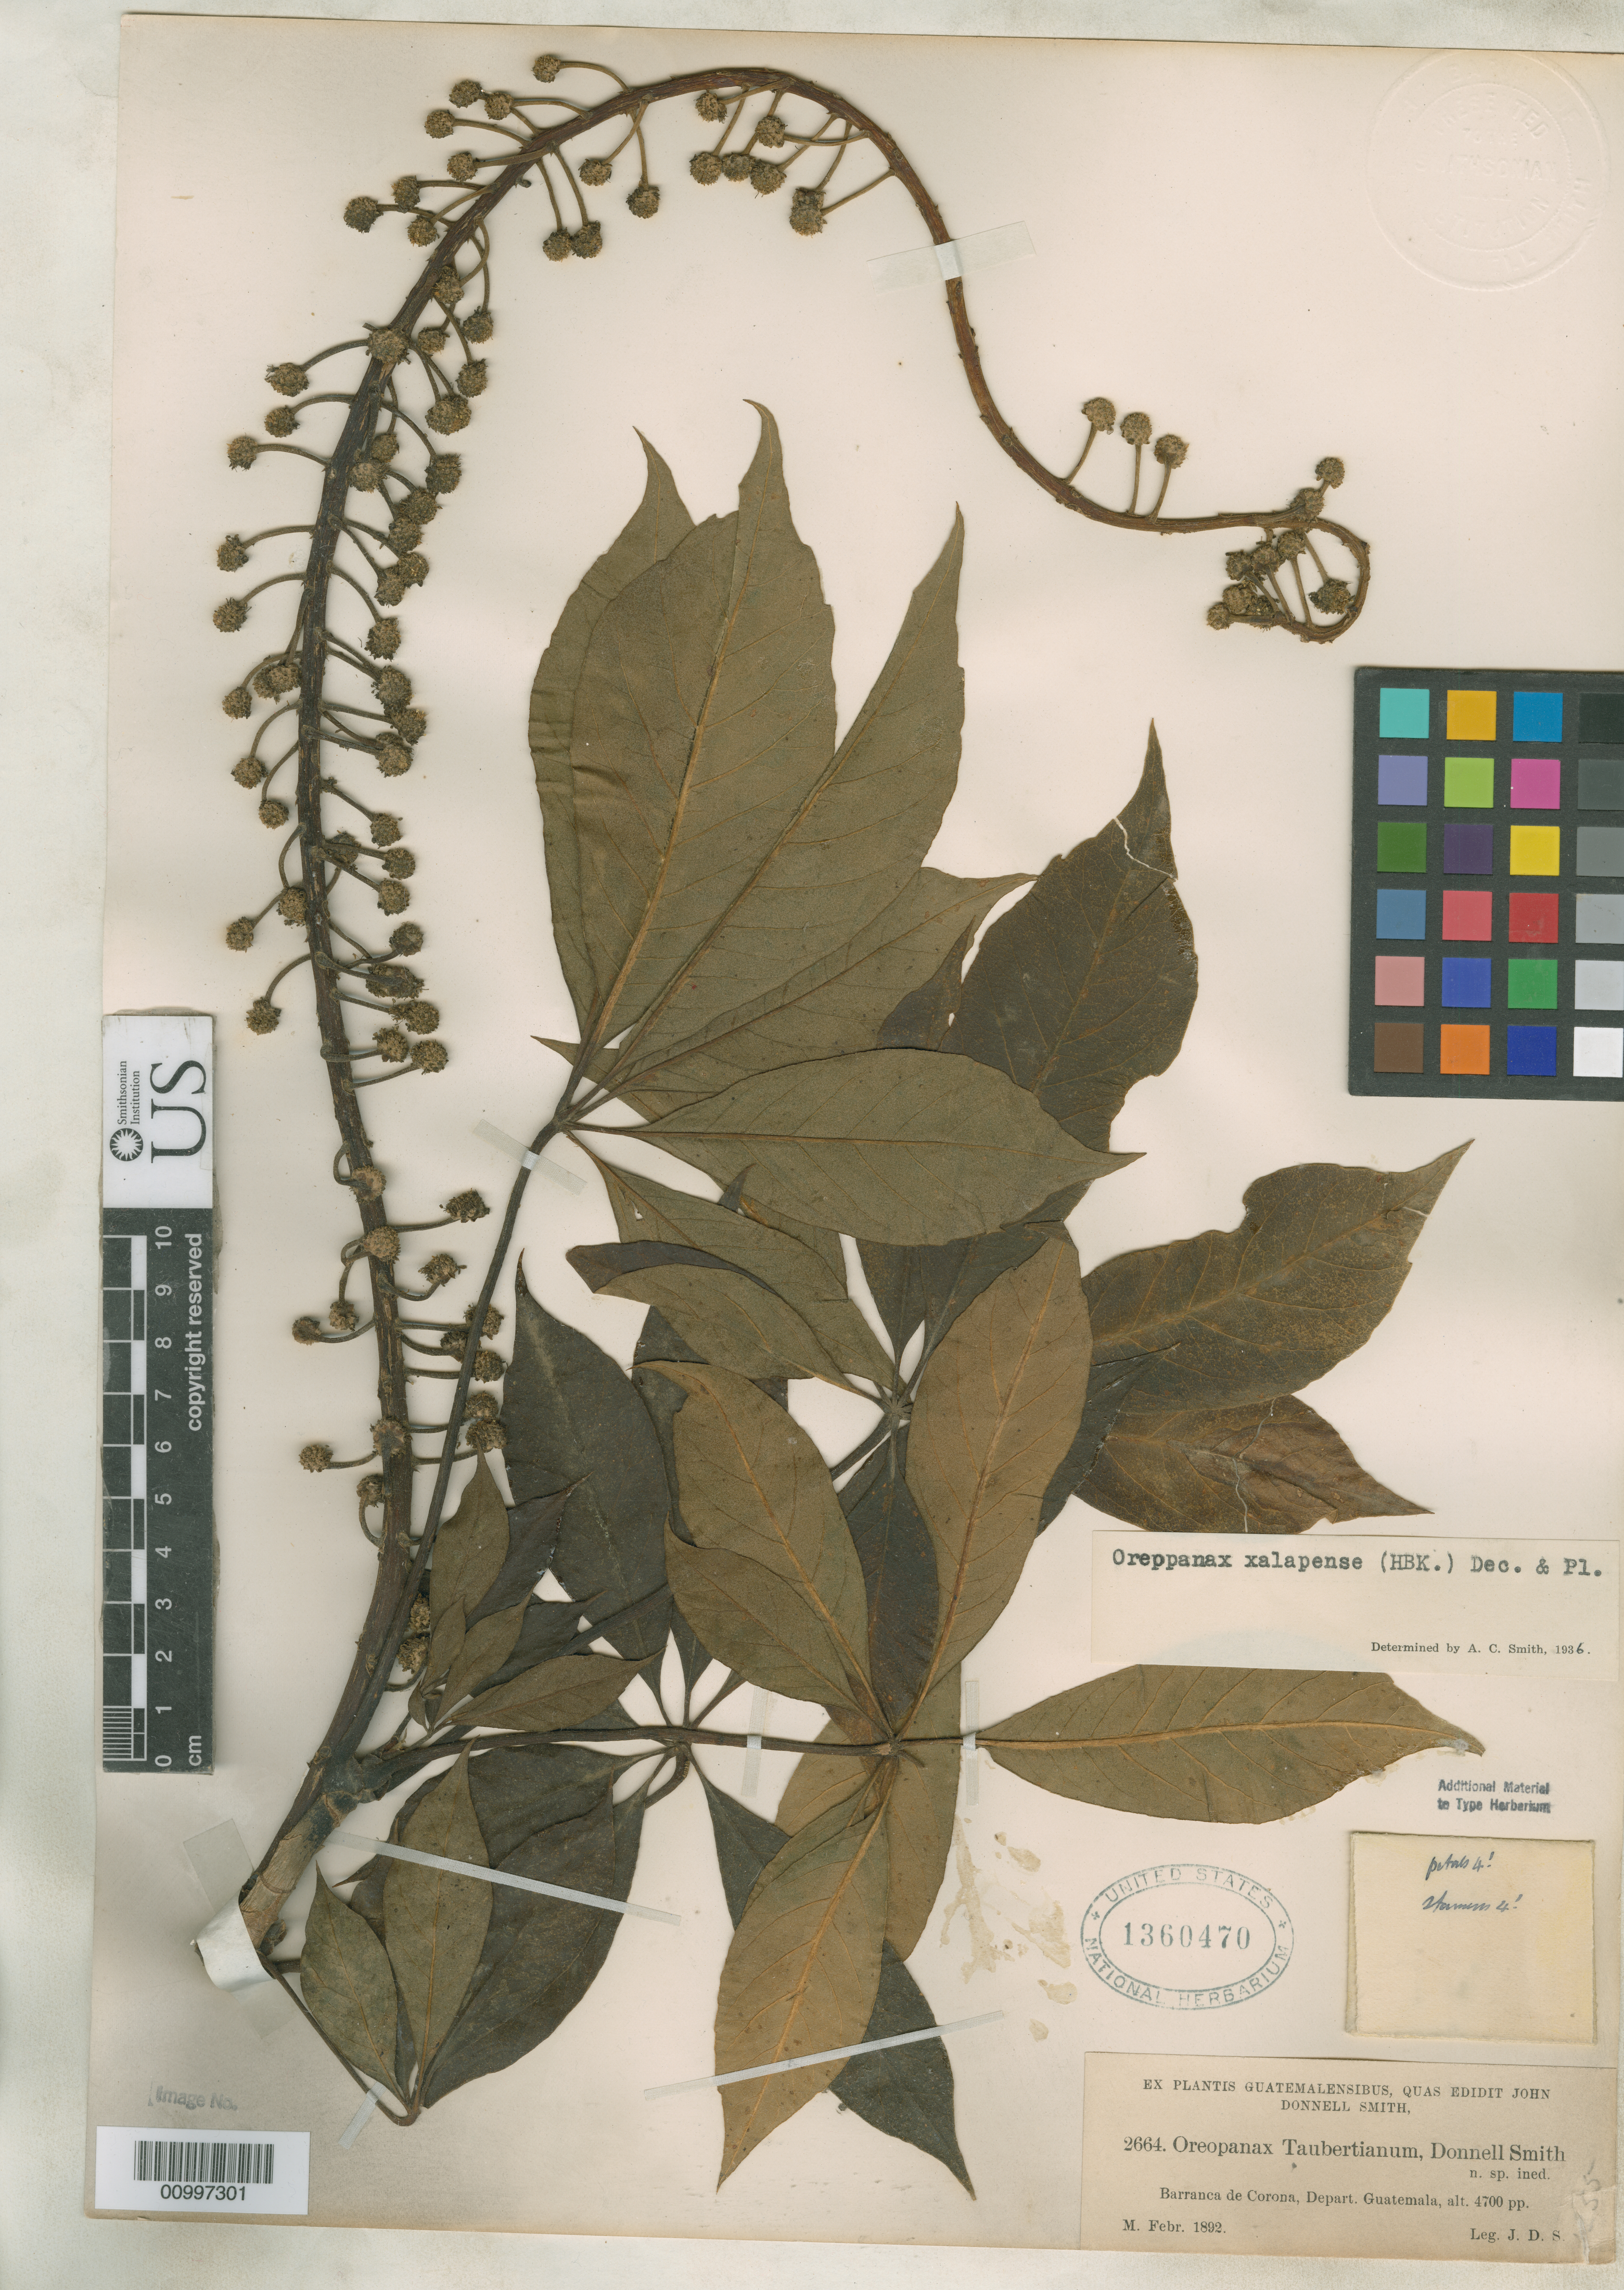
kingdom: Plantae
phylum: Tracheophyta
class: Magnoliopsida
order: Apiales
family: Araliaceae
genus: Oreopanax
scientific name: Oreopanax taubertianus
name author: Donn. Sm.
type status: Syntype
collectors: J. Donnell Smith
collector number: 2664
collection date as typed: Feb 1892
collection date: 1892-02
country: Guatemala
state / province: Guatemala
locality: Barranca de Corona.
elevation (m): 1433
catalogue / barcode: US 1360470